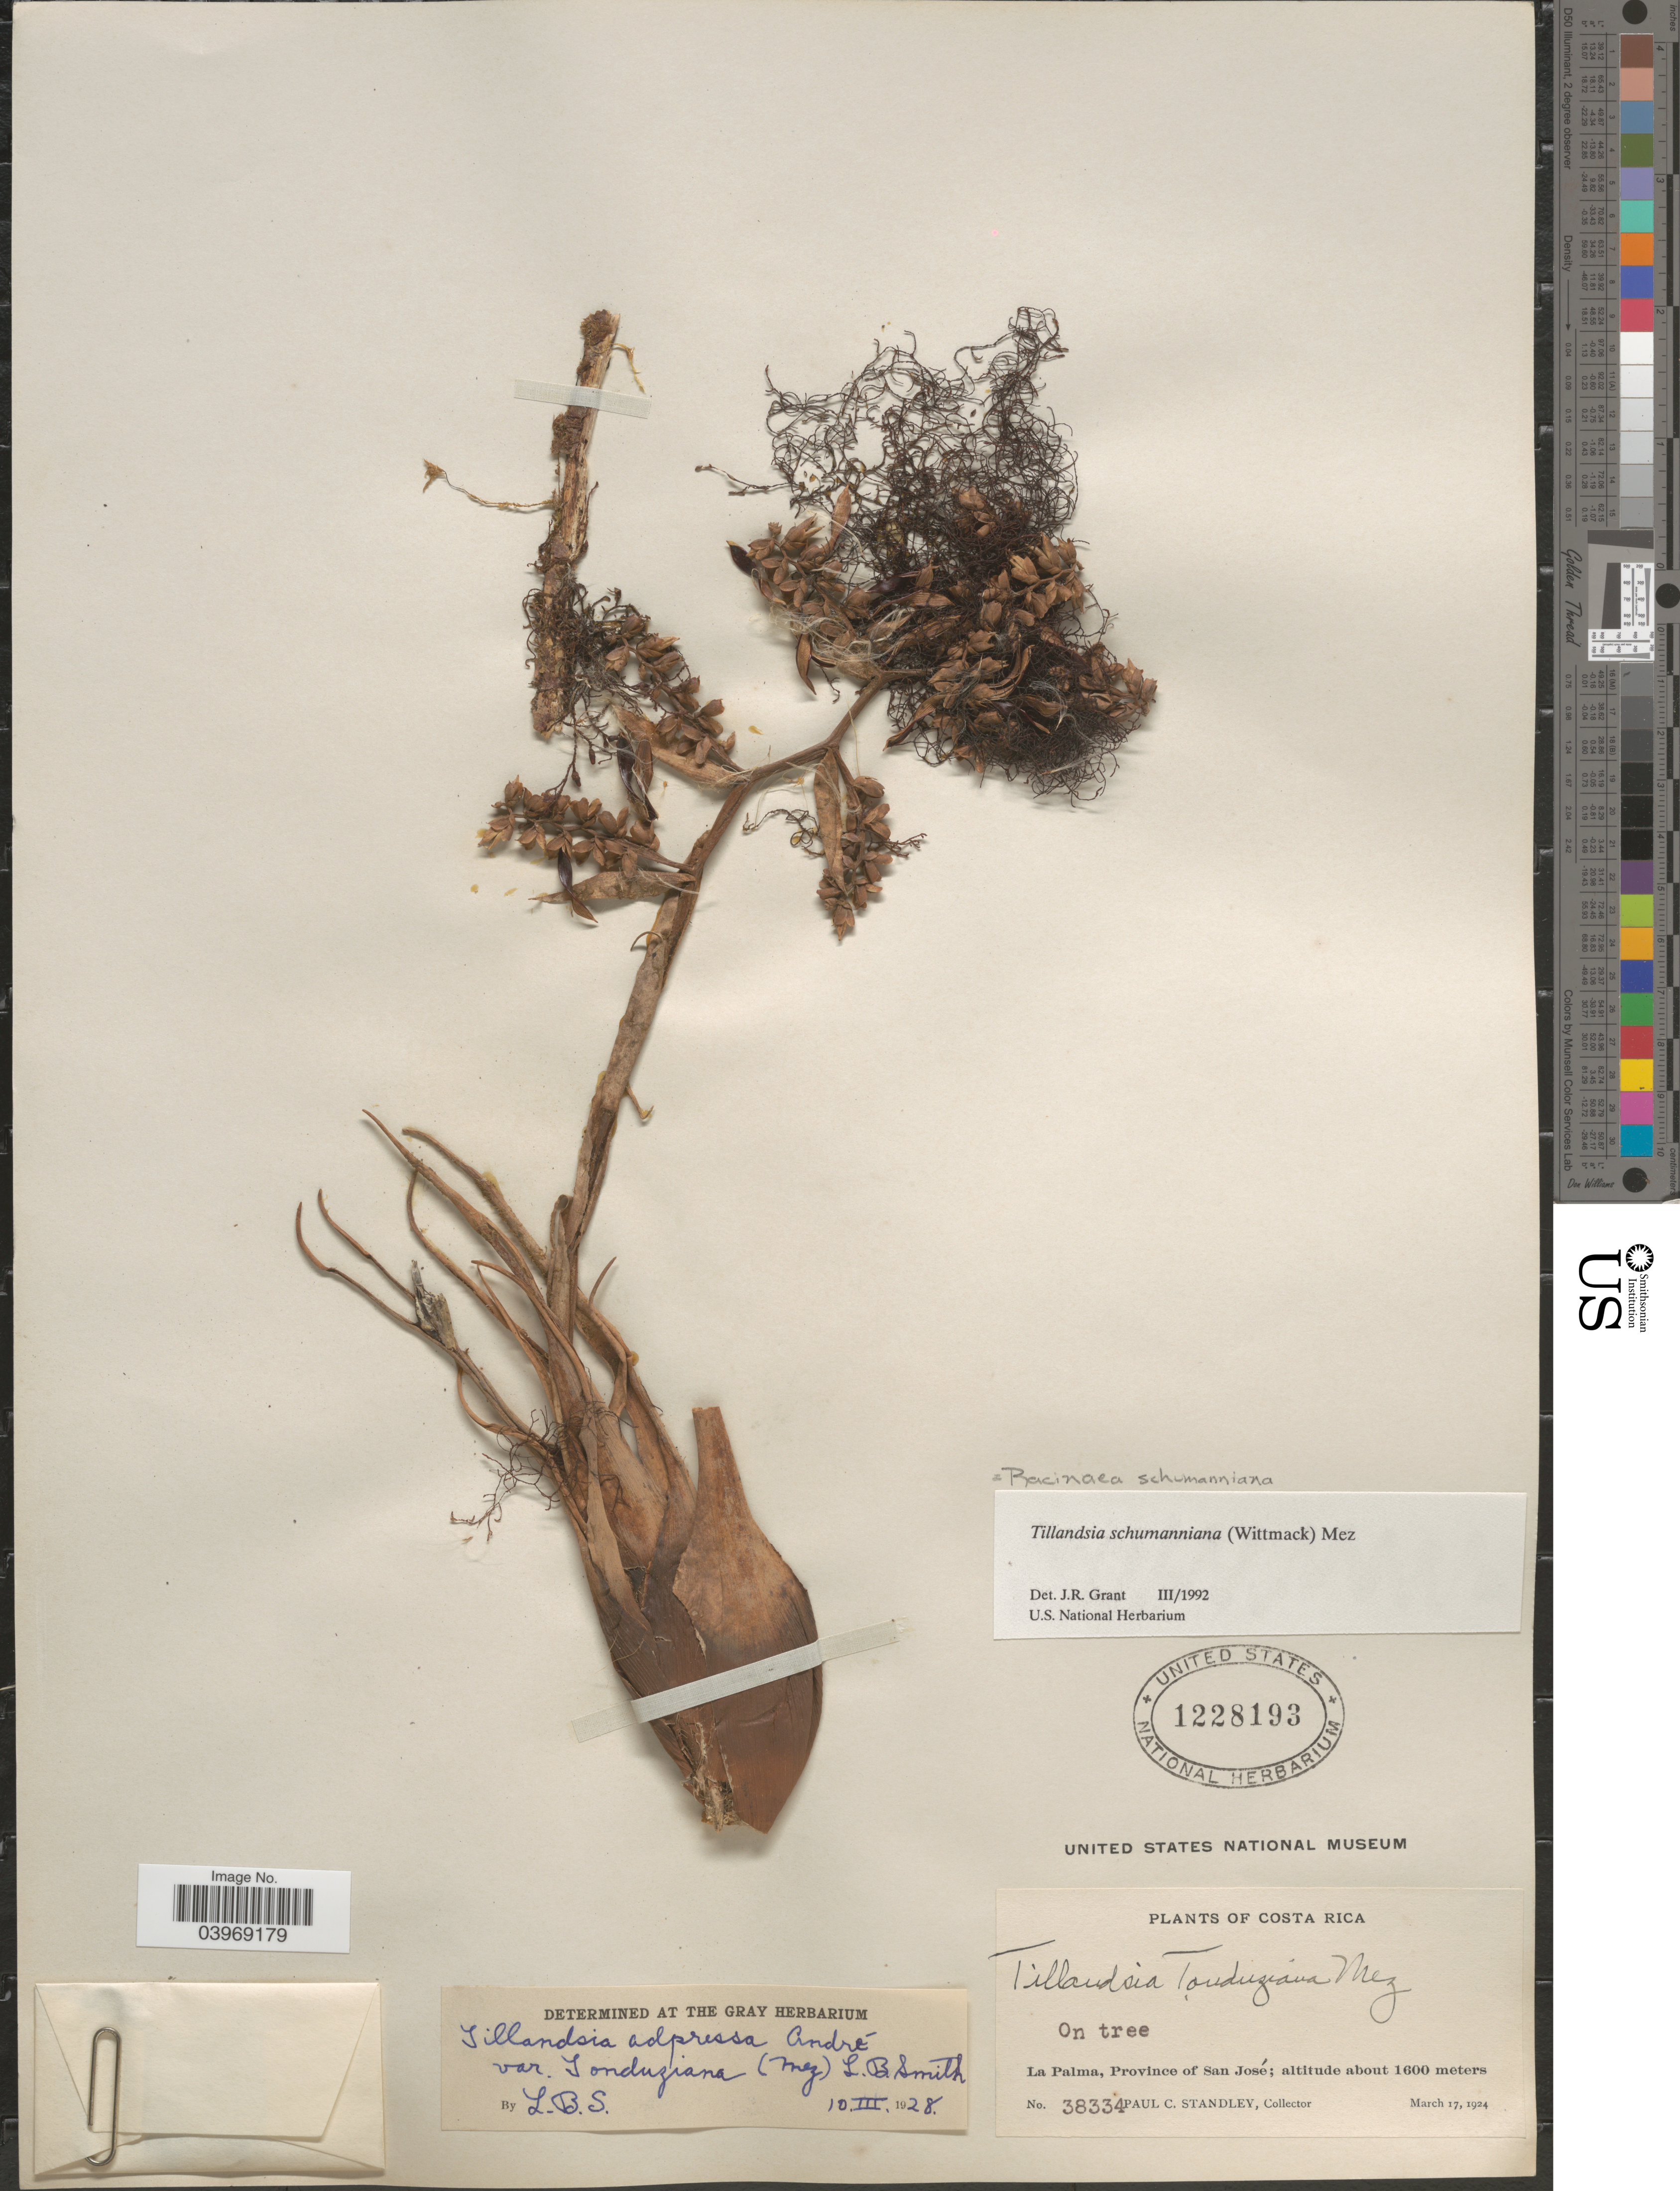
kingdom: Plantae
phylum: Tracheophyta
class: Liliopsida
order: Poales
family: Bromeliaceae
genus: Racinaea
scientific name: Racinaea schumanniana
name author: (Wittm.) J.R. Grant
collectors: P. C. Standley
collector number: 38334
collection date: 1924-03-17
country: Costa Rica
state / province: San José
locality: La Palma.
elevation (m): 1600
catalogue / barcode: US 1228193